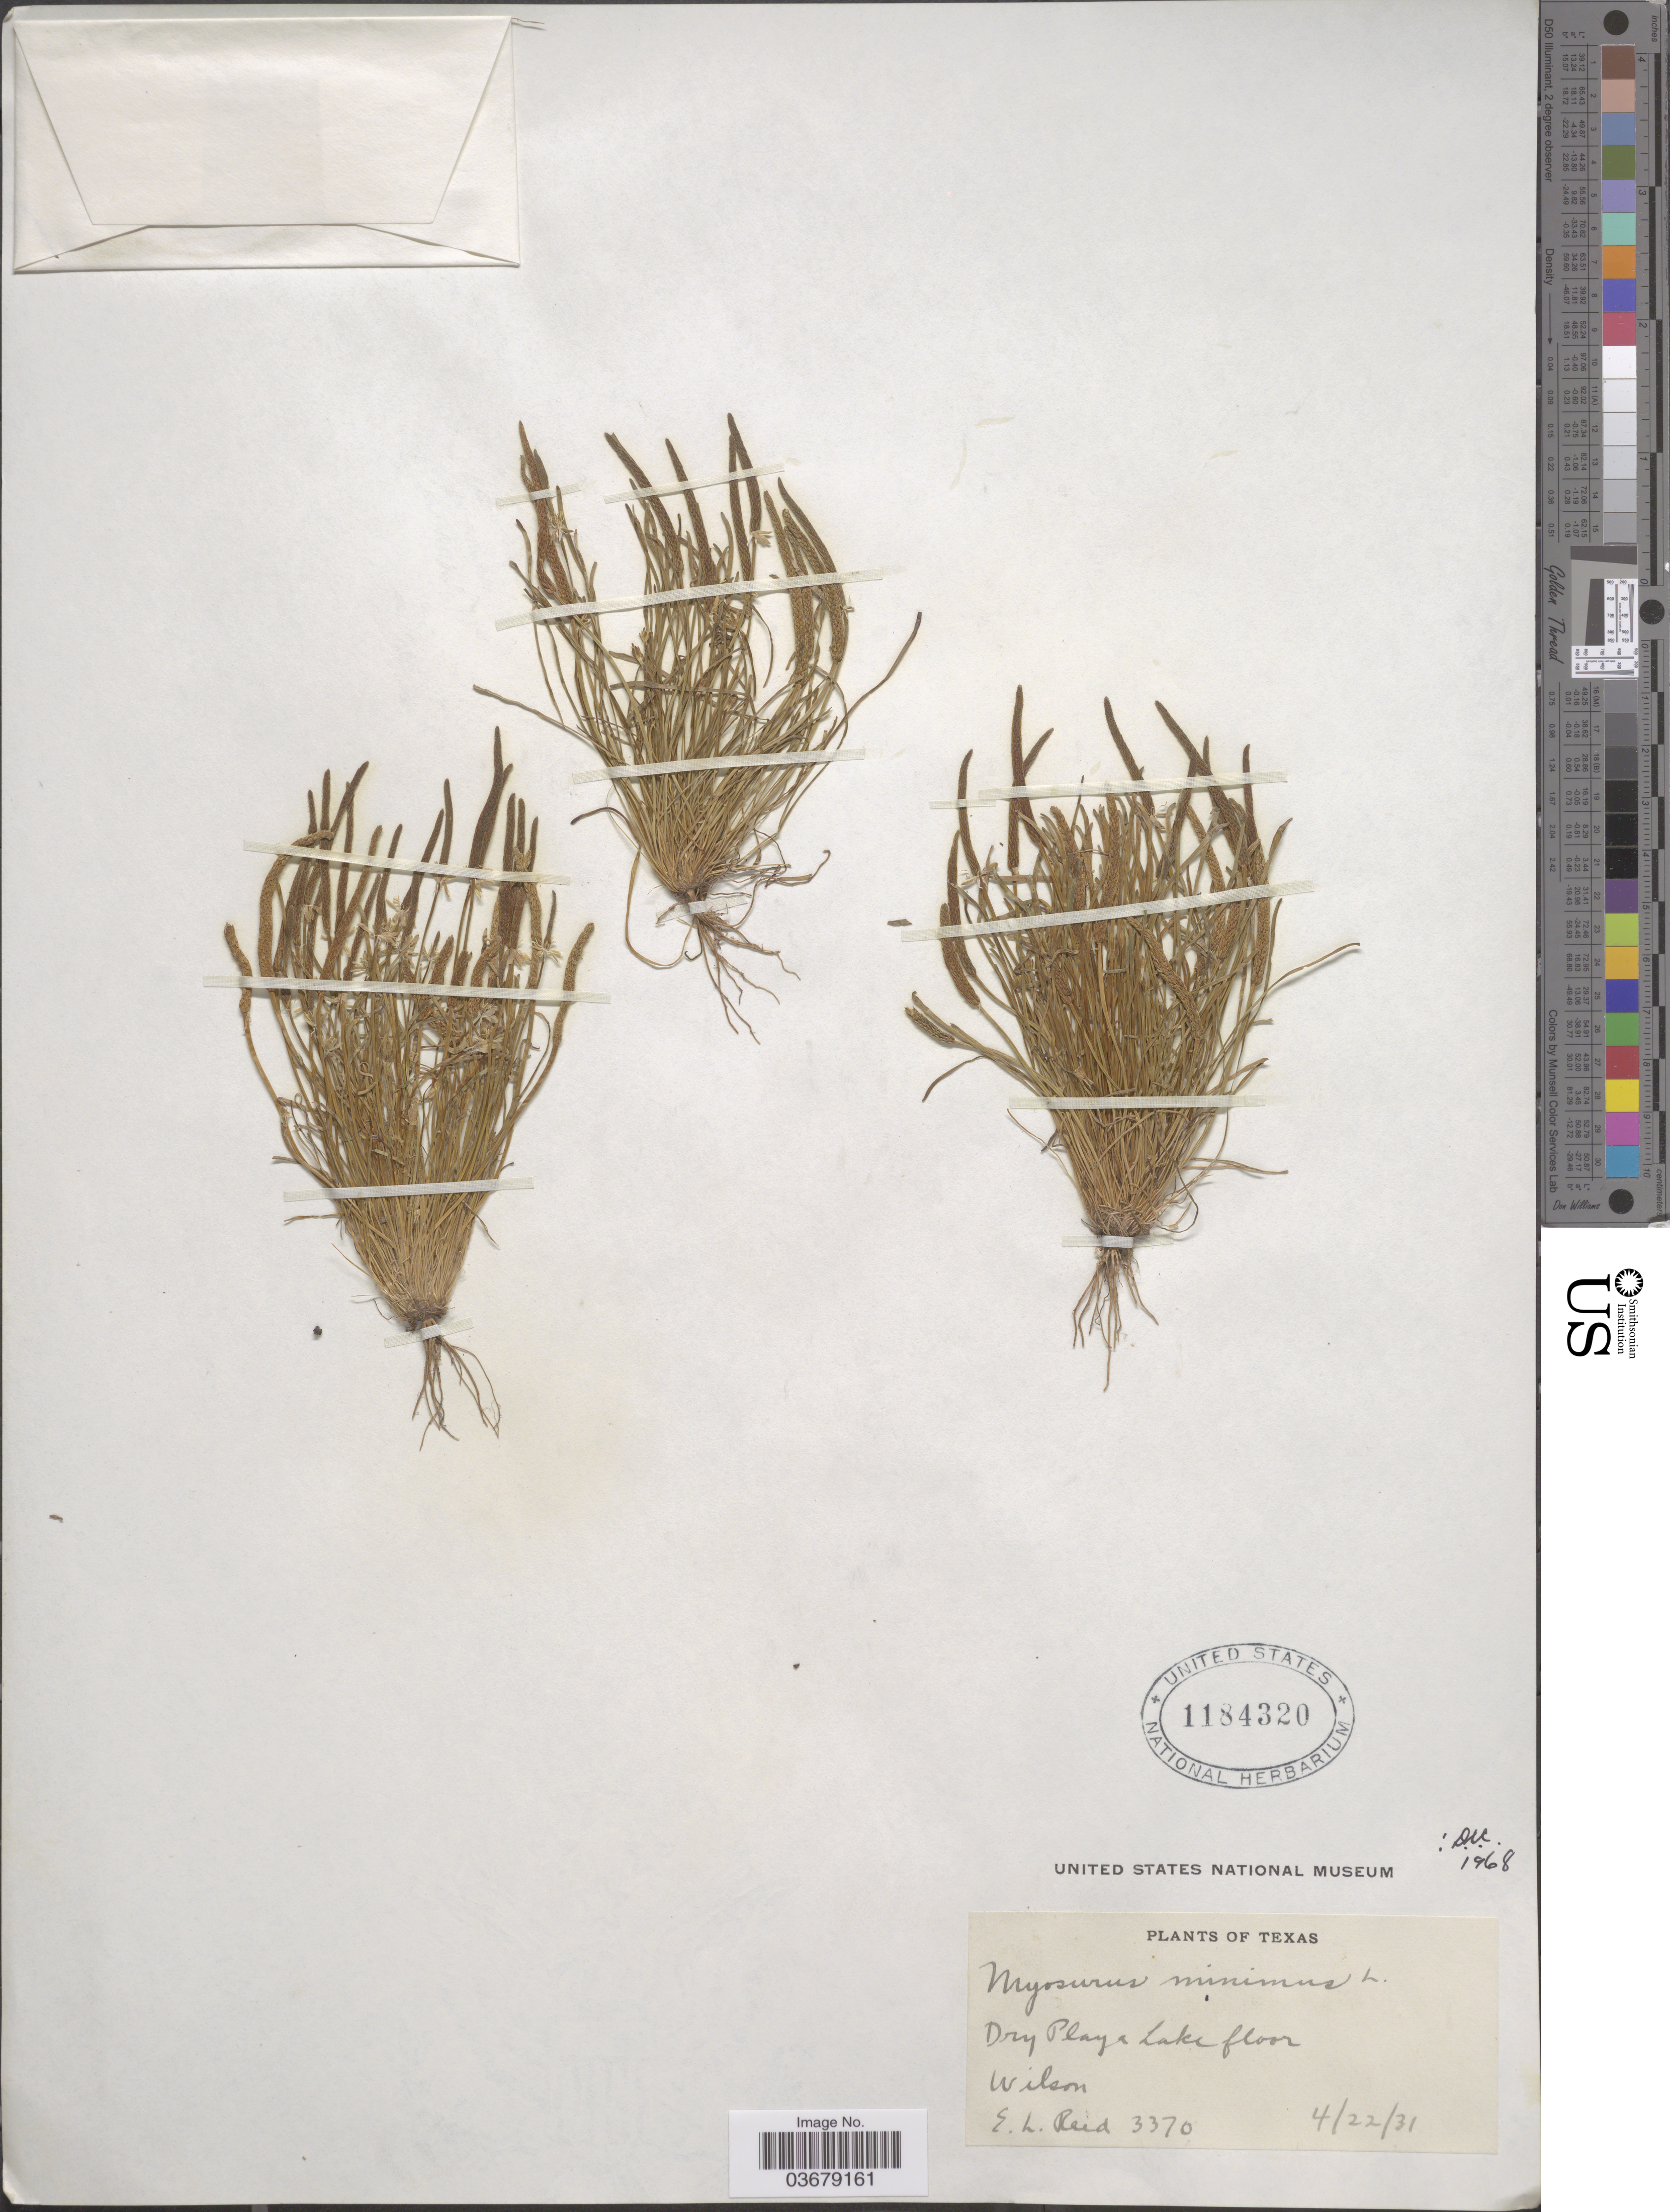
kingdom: Plantae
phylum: Tracheophyta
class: Magnoliopsida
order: Ranunculales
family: Ranunculaceae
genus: Myosurus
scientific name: Myosurus minimus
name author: L.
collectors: E. Reed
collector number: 3370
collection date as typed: Transcribed d/m/y: 22/4/31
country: United States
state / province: Texas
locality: Wilson.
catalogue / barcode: US 1184320